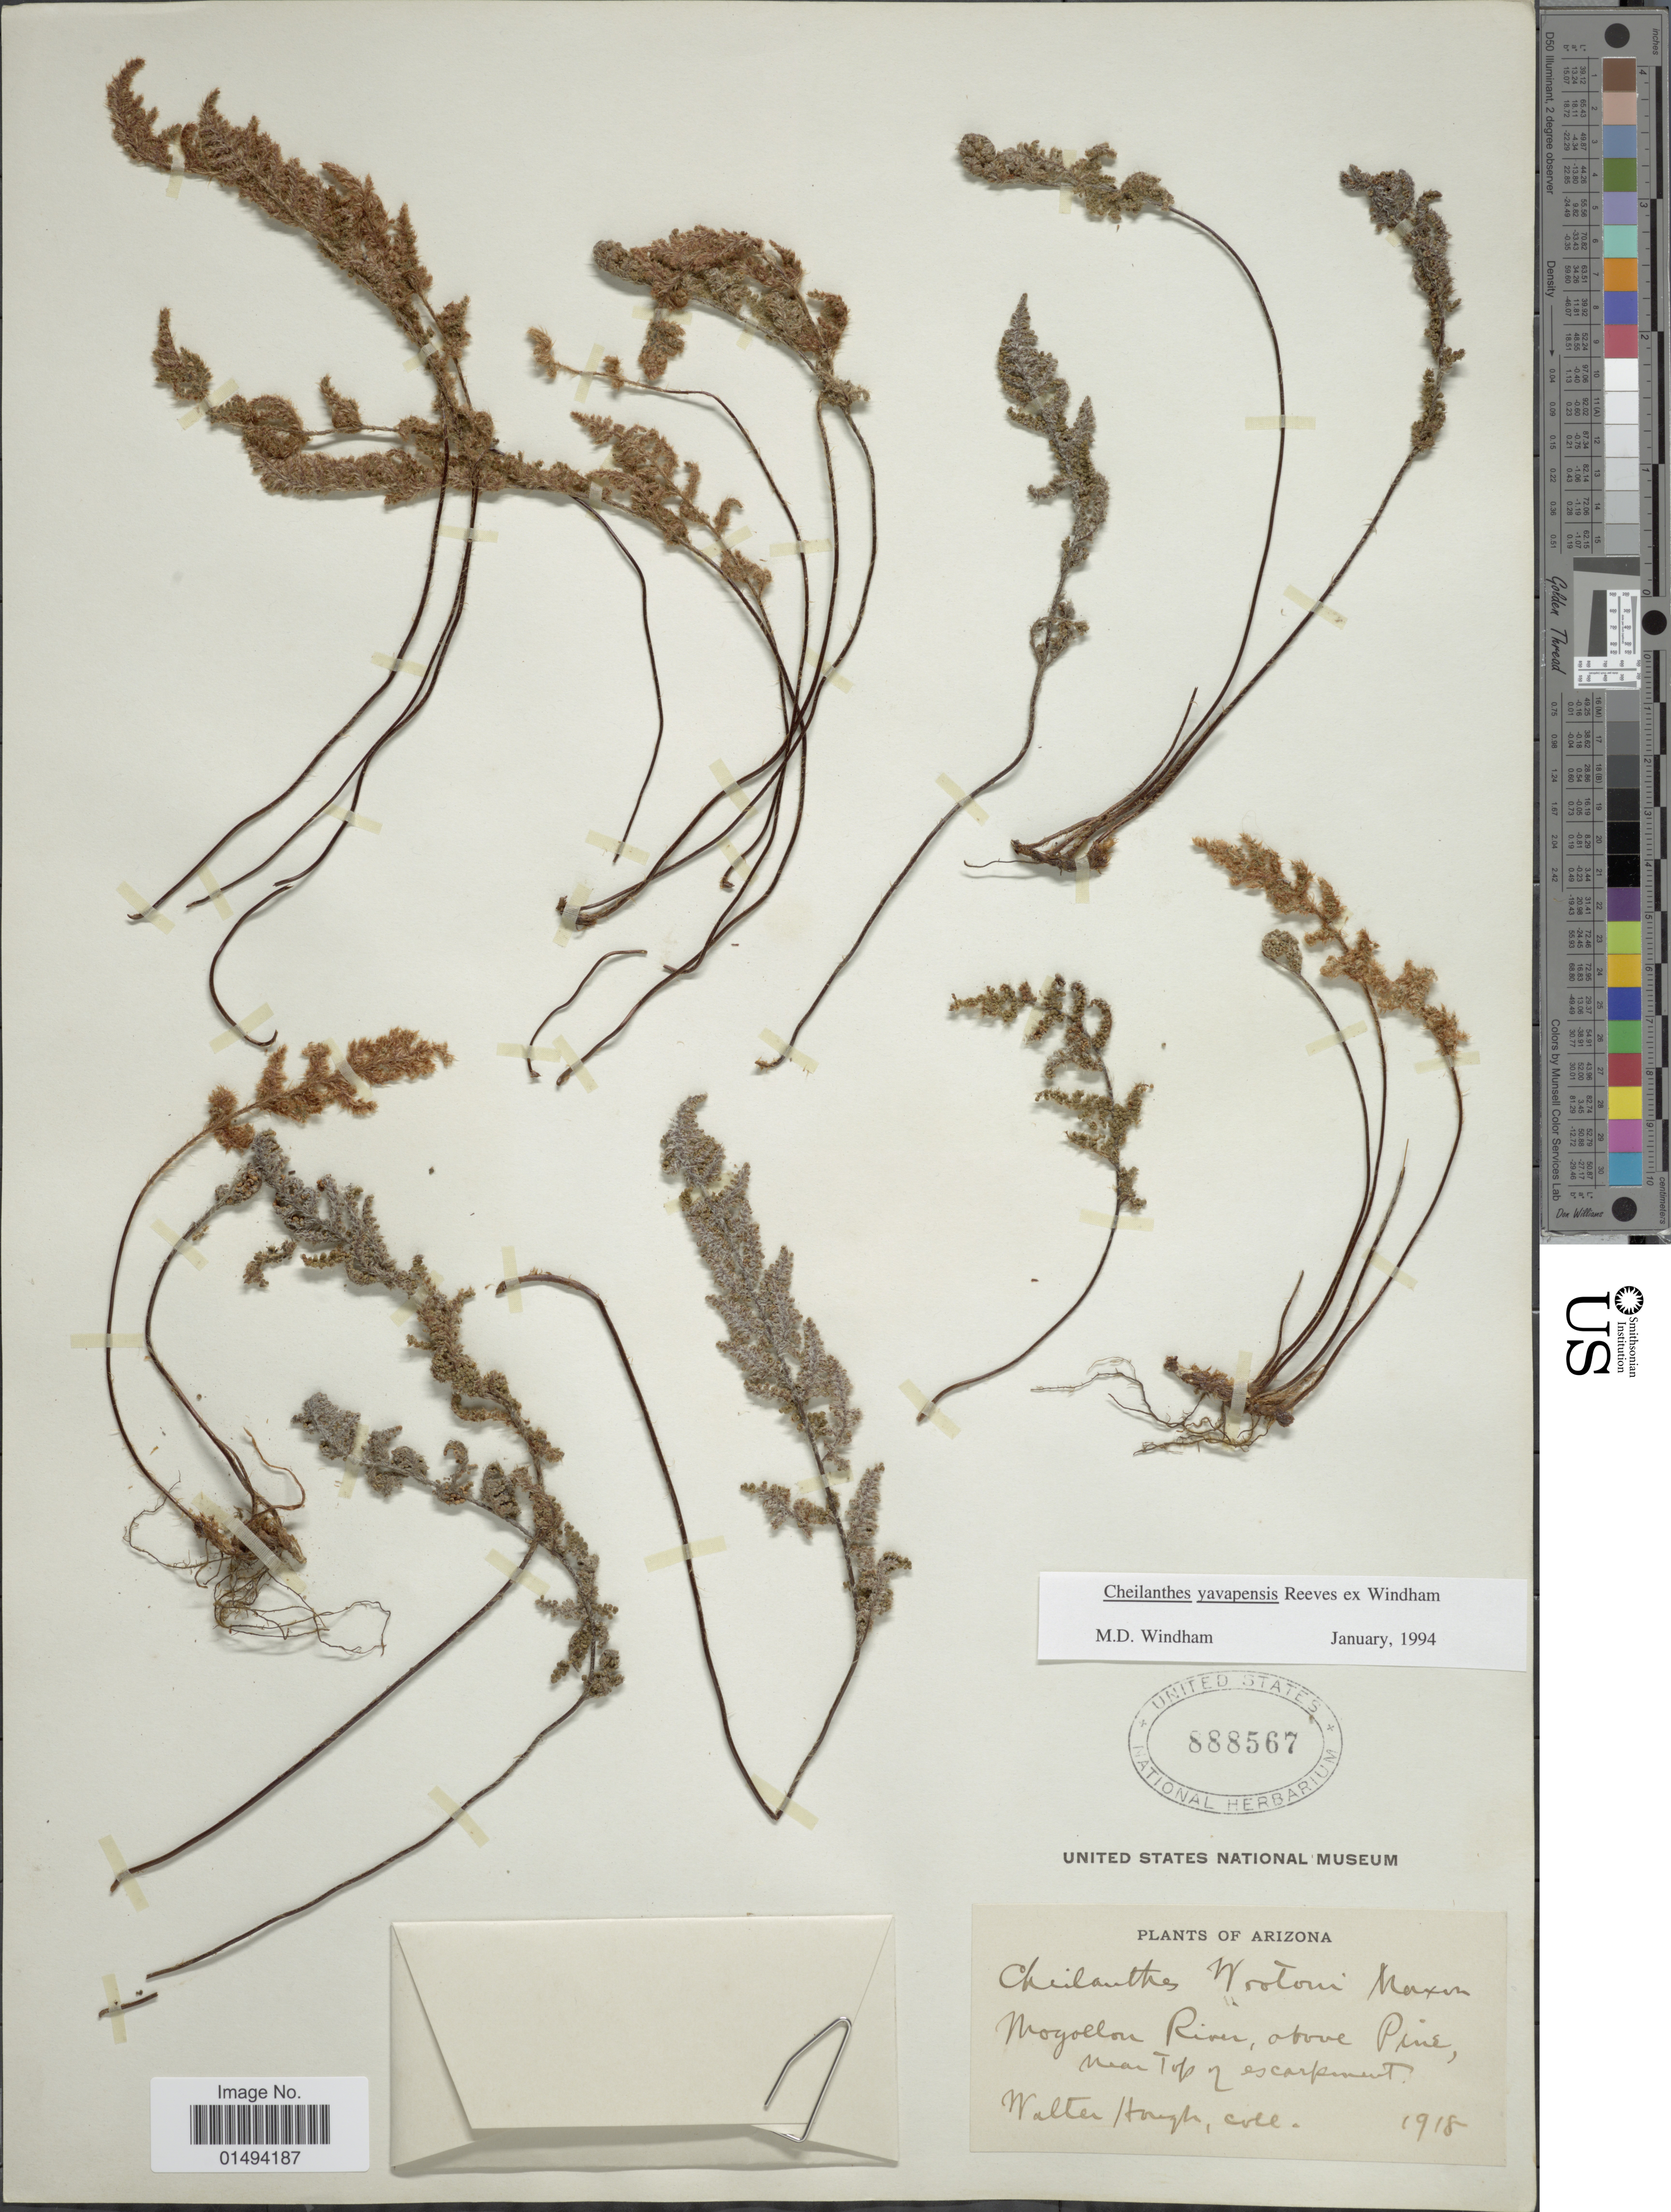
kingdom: Plantae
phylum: Tracheophyta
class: Polypodiopsida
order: Polypodiales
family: Pteridaceae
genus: Myriopteris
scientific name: Myriopteris yavapensis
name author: (T. Reeves ex Windham) Grusz & Windham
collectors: W. Hough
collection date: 1818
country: United States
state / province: Arizona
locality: Arizona, Mogollou River, above Pine, near Top of escarpment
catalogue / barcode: US 888567